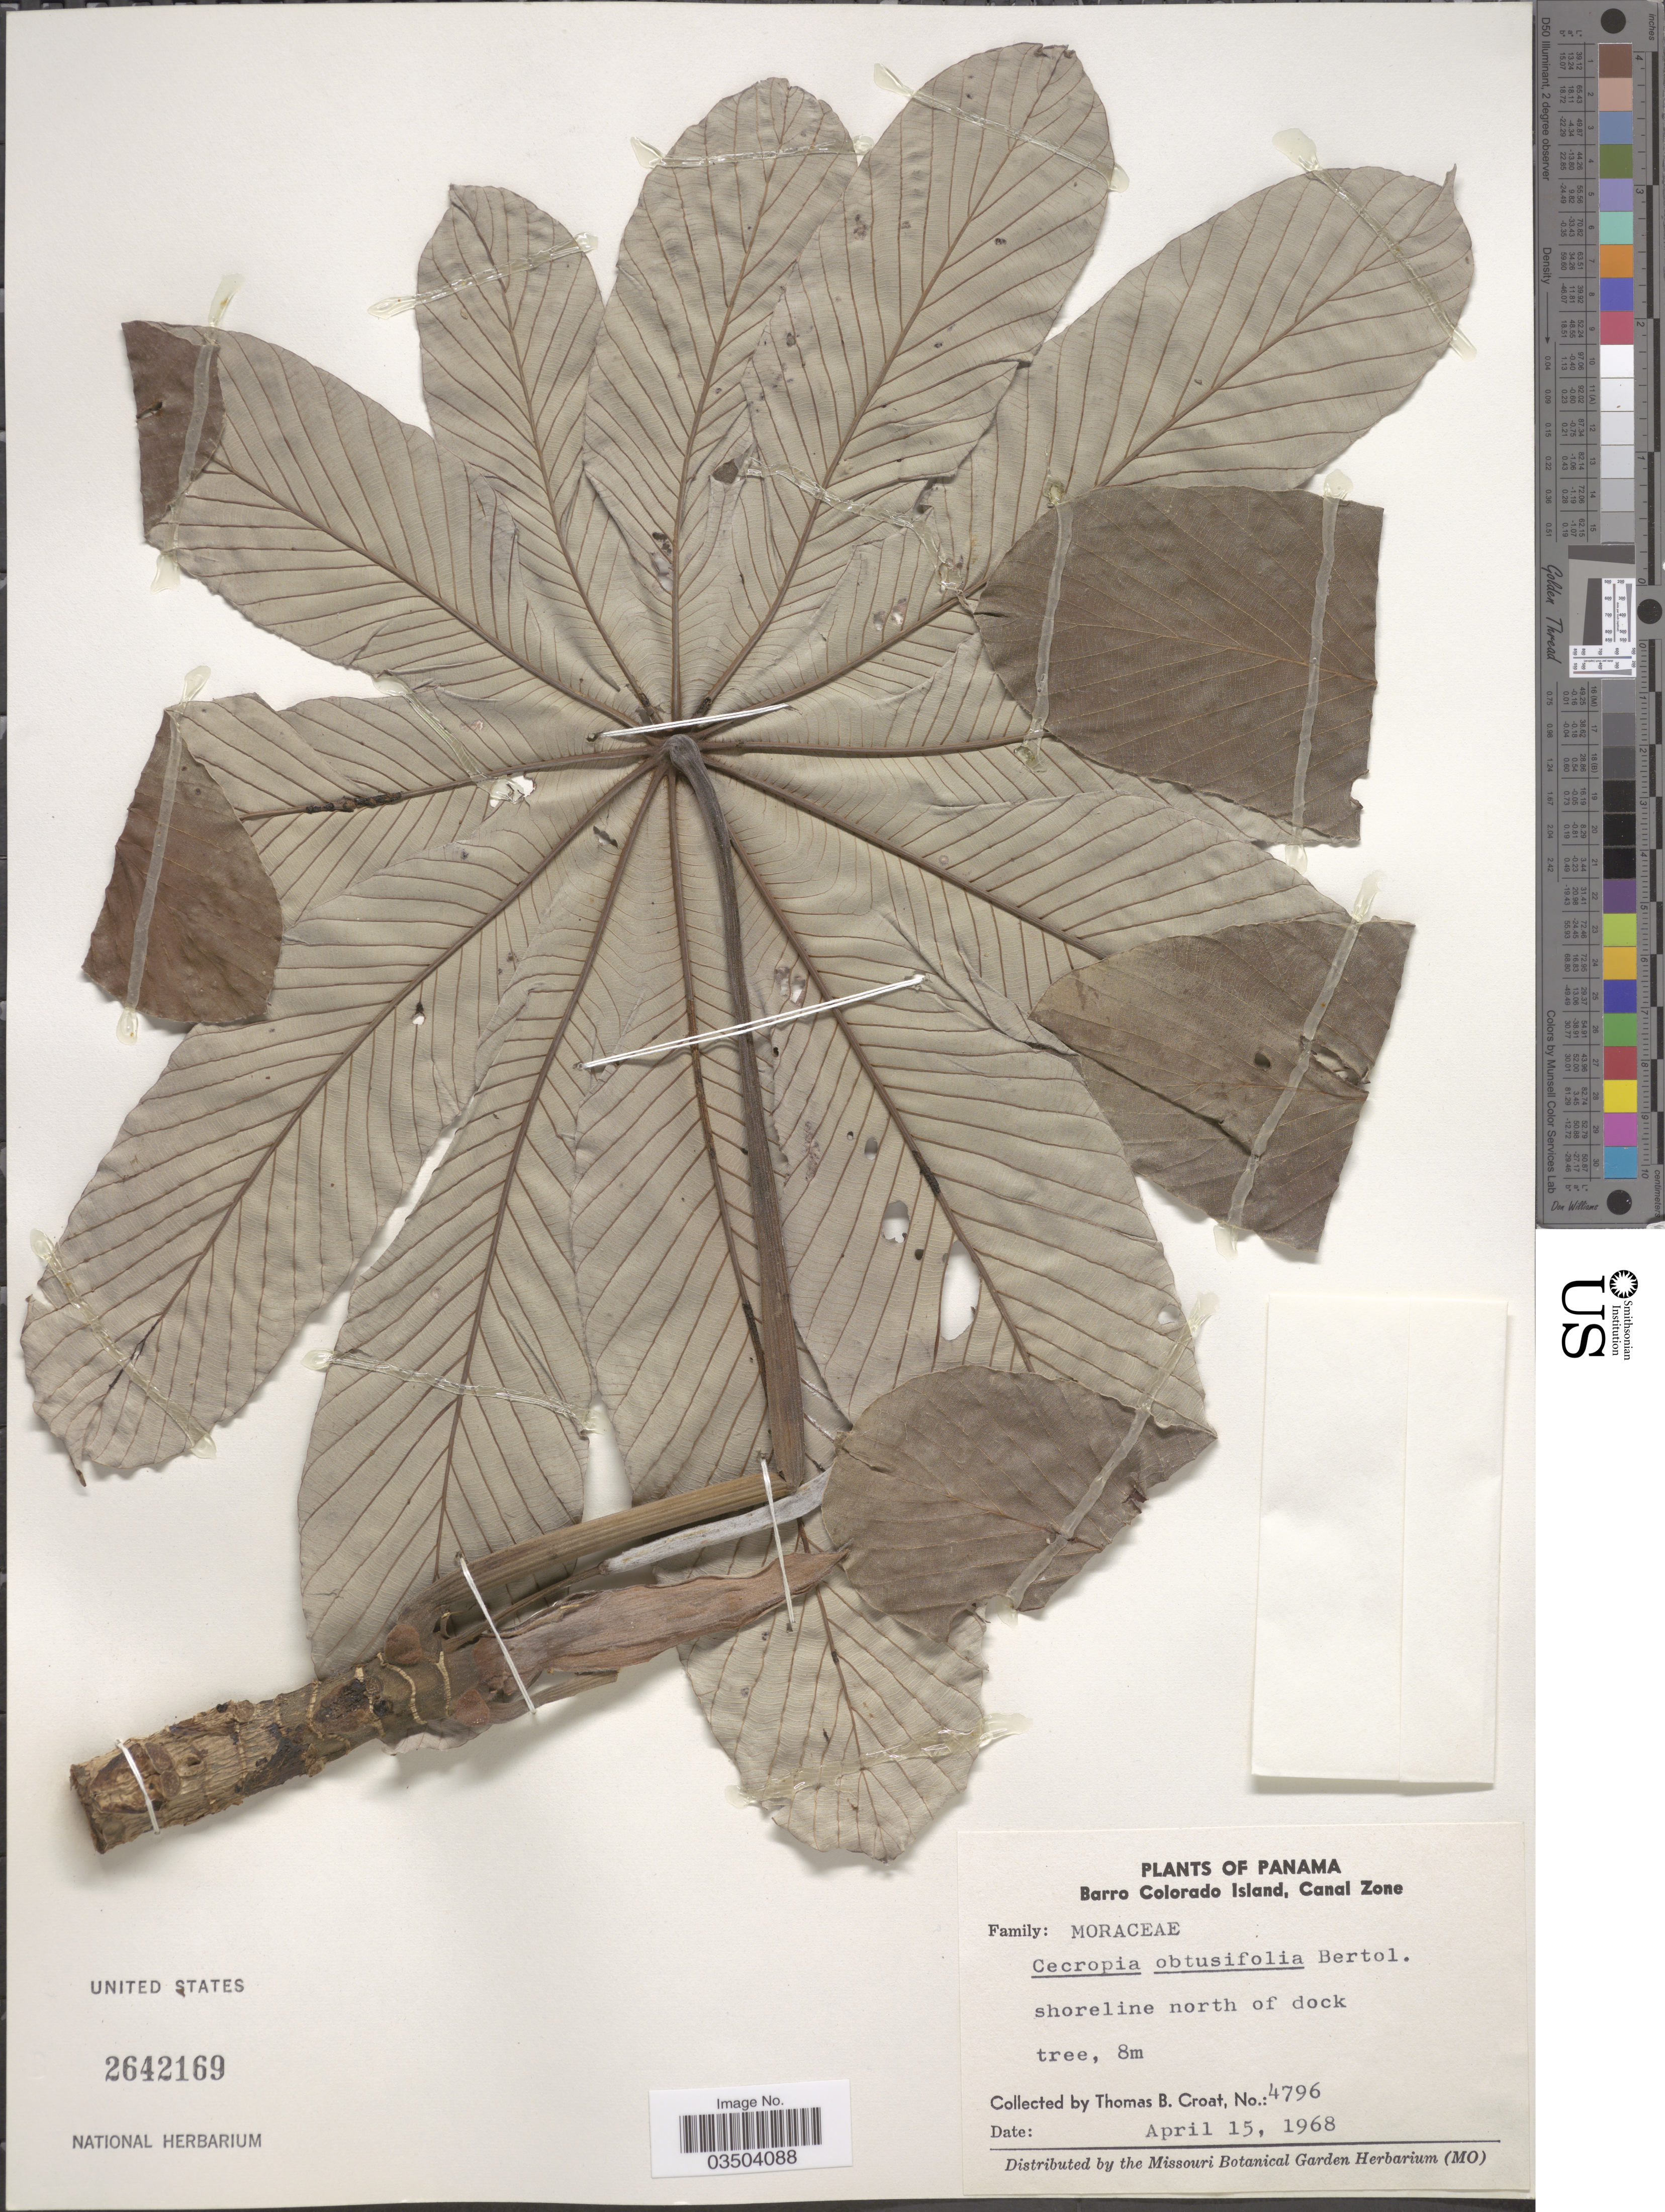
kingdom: Plantae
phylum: Tracheophyta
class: Magnoliopsida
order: Rosales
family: Urticaceae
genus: Cecropia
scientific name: Cecropia obtusifolia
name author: Bertol.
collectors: T. B. Croat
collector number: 4796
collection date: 1968-04-15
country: Panama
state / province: Panamá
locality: Barro Colorado Island, Canal Zone. Shoreline north of dock.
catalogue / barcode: US 2642169